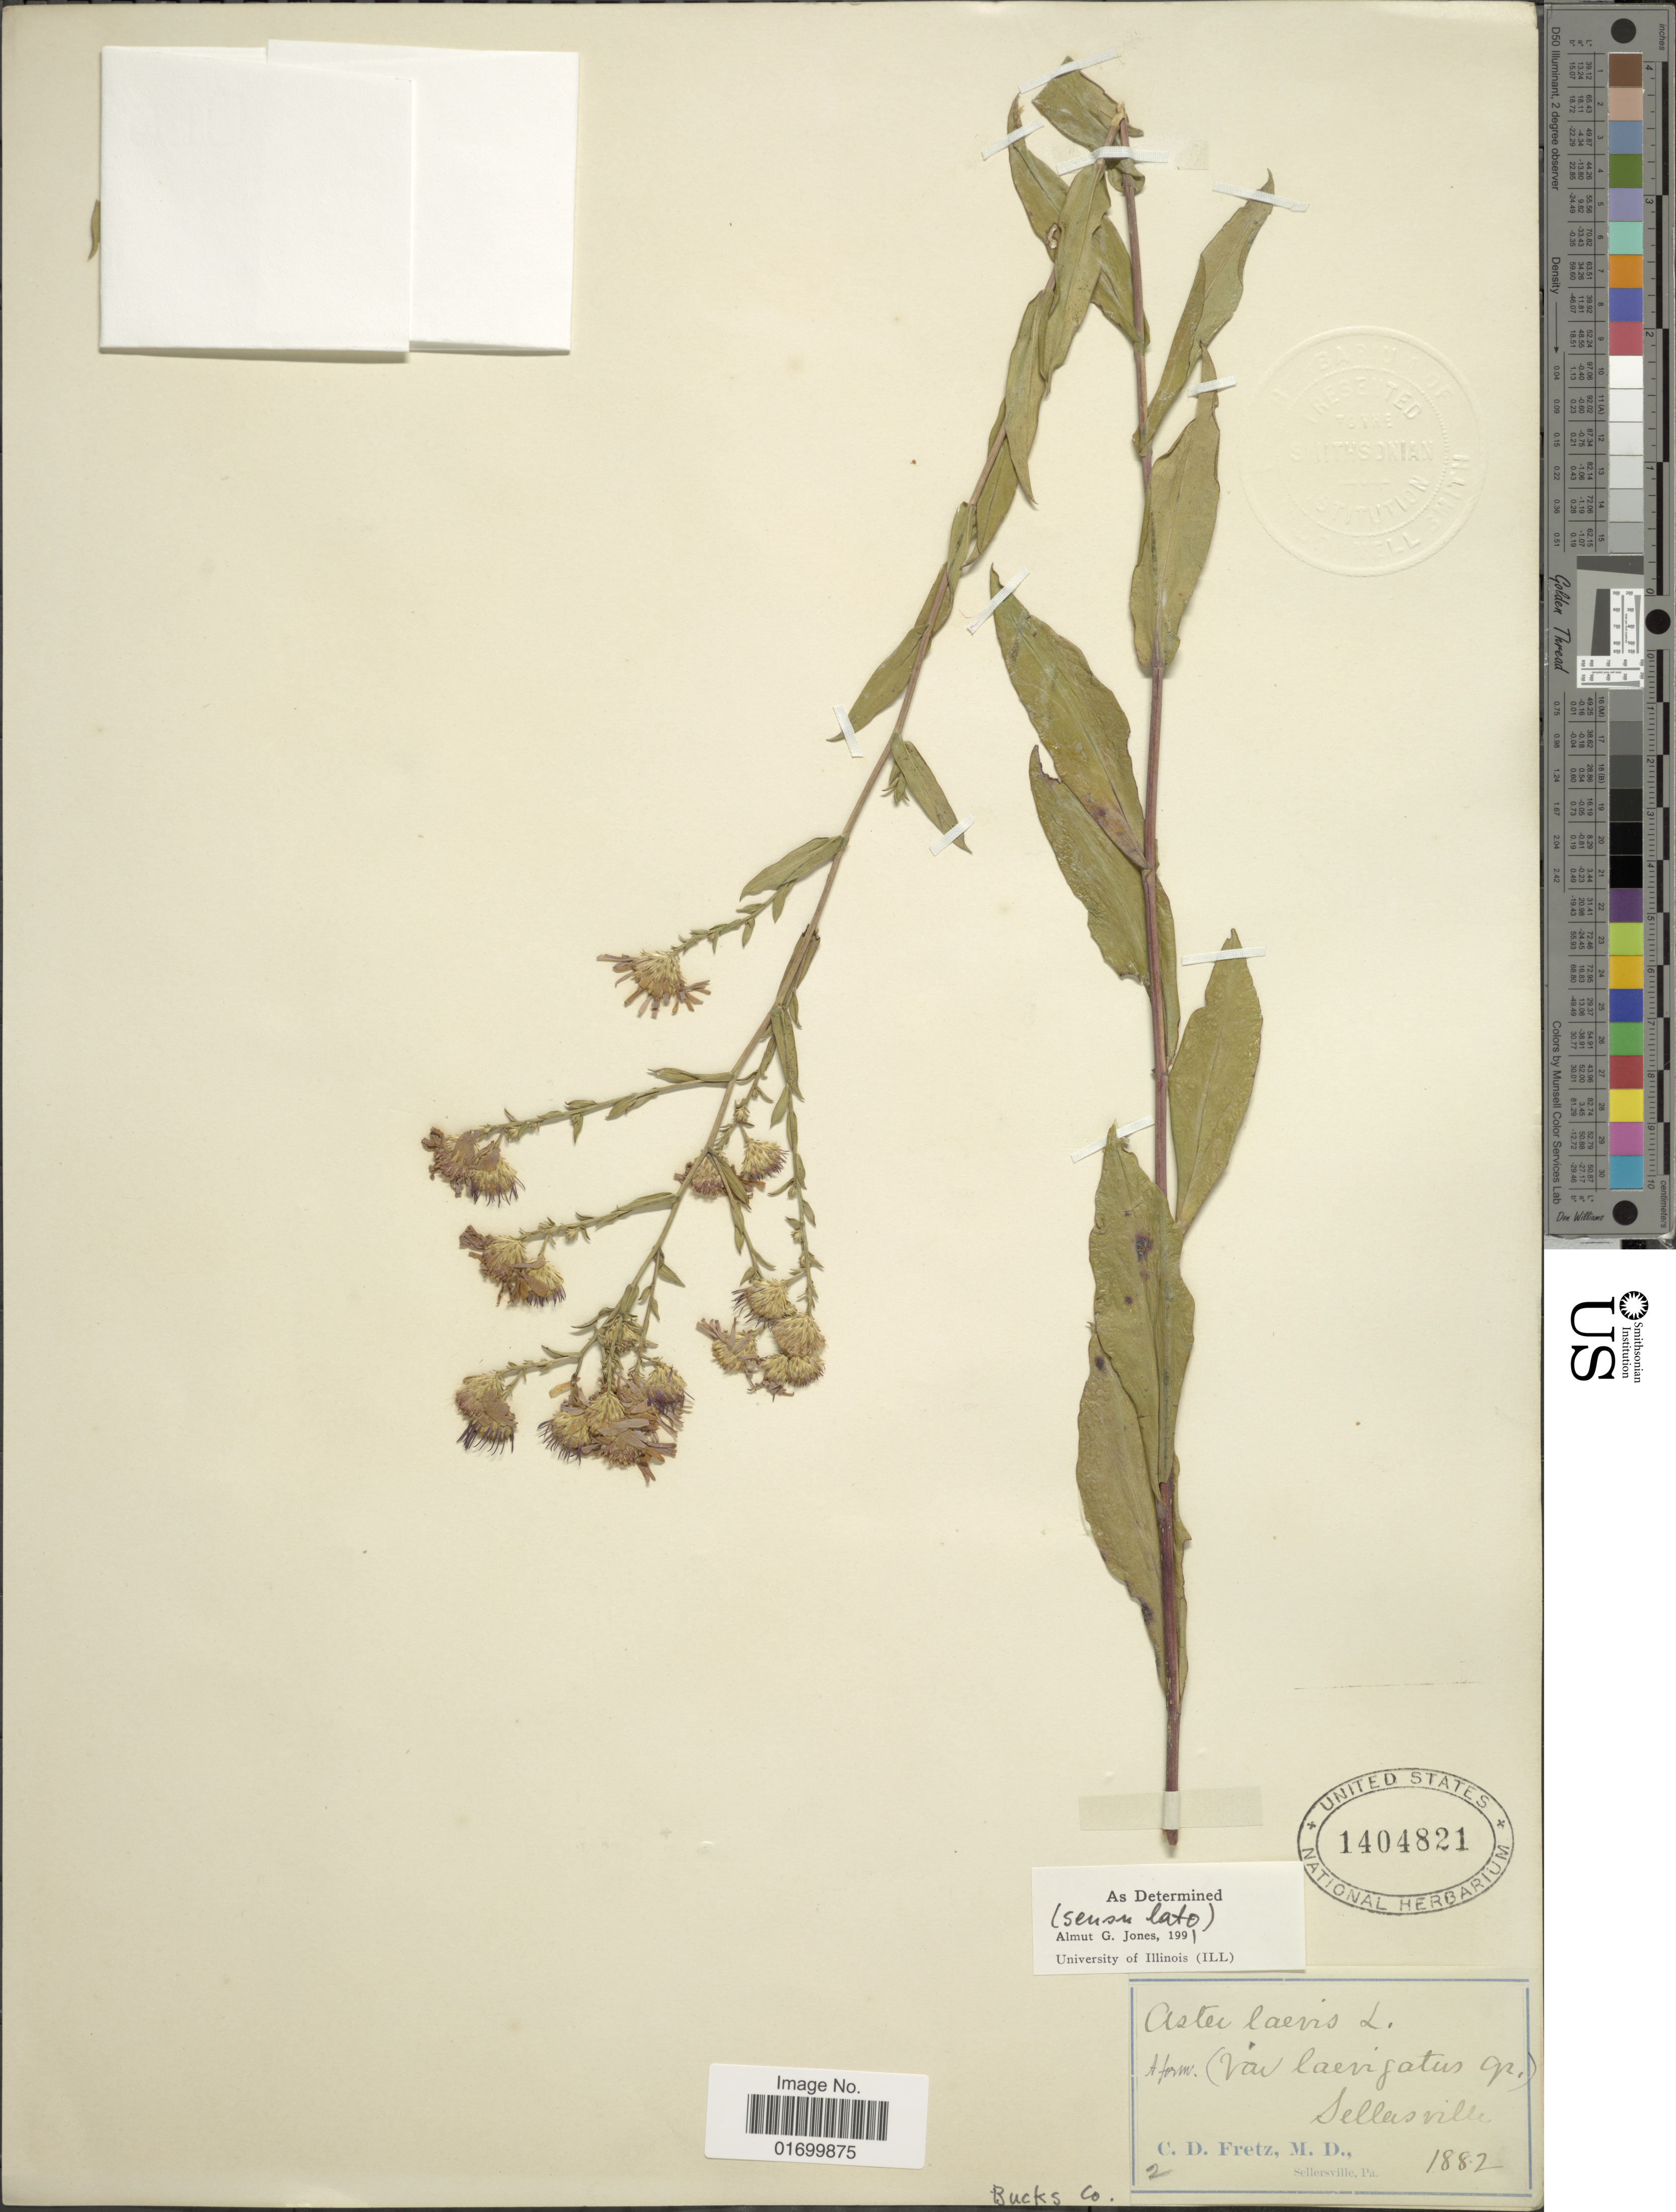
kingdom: Plantae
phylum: Tracheophyta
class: Magnoliopsida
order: Asterales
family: Asteraceae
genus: Symphyotrichum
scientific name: Symphyotrichum laeve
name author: (L.) Á. Löve & D. Löve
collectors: C. D. Fretz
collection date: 1822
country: United States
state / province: Pennsylvania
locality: Sellersville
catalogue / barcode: US 1404821